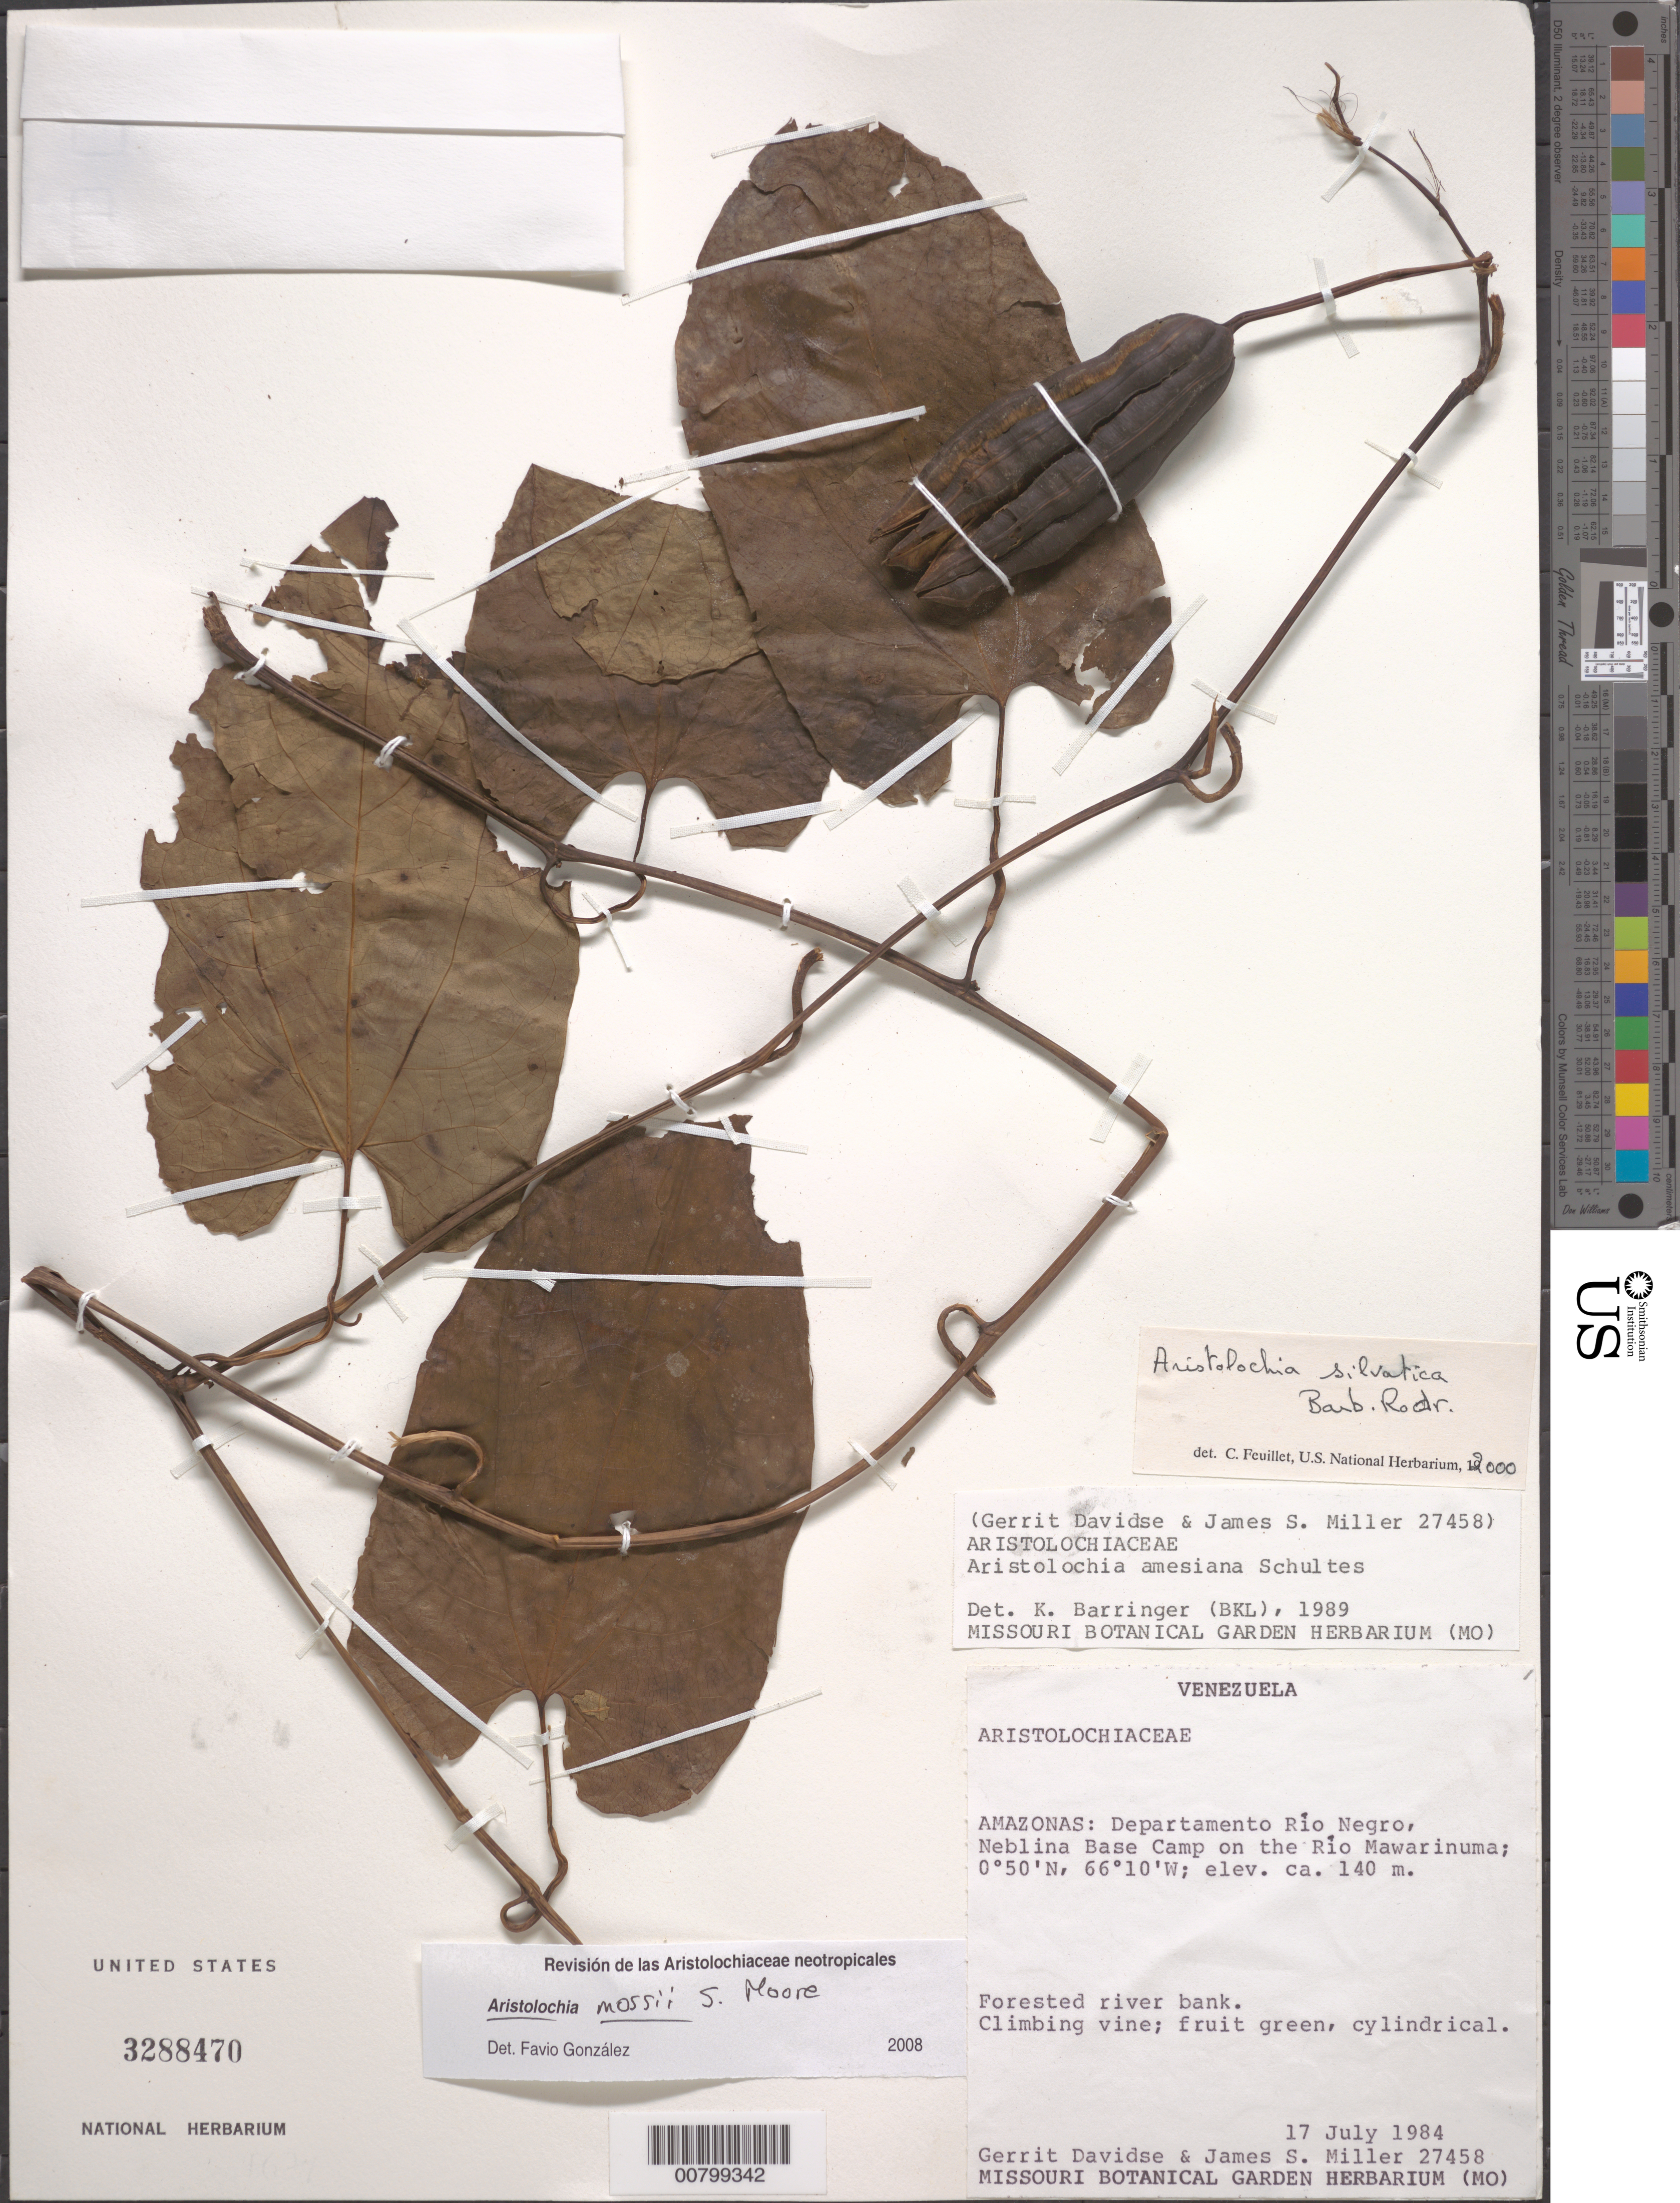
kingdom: Plantae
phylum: Tracheophyta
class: Magnoliopsida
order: Piperales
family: Aristolochiaceae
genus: Aristolochia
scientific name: Aristolochia mossii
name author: S. Moore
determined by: González, F.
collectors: G. Davidse & J. S. Miller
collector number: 27458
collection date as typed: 17-Jul-84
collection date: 1984-07-17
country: Venezuela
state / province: Amazonas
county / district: Río Negro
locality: Neblina Base Camp, Río Mawarinuma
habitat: Forested river bank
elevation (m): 140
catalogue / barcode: US 3288470